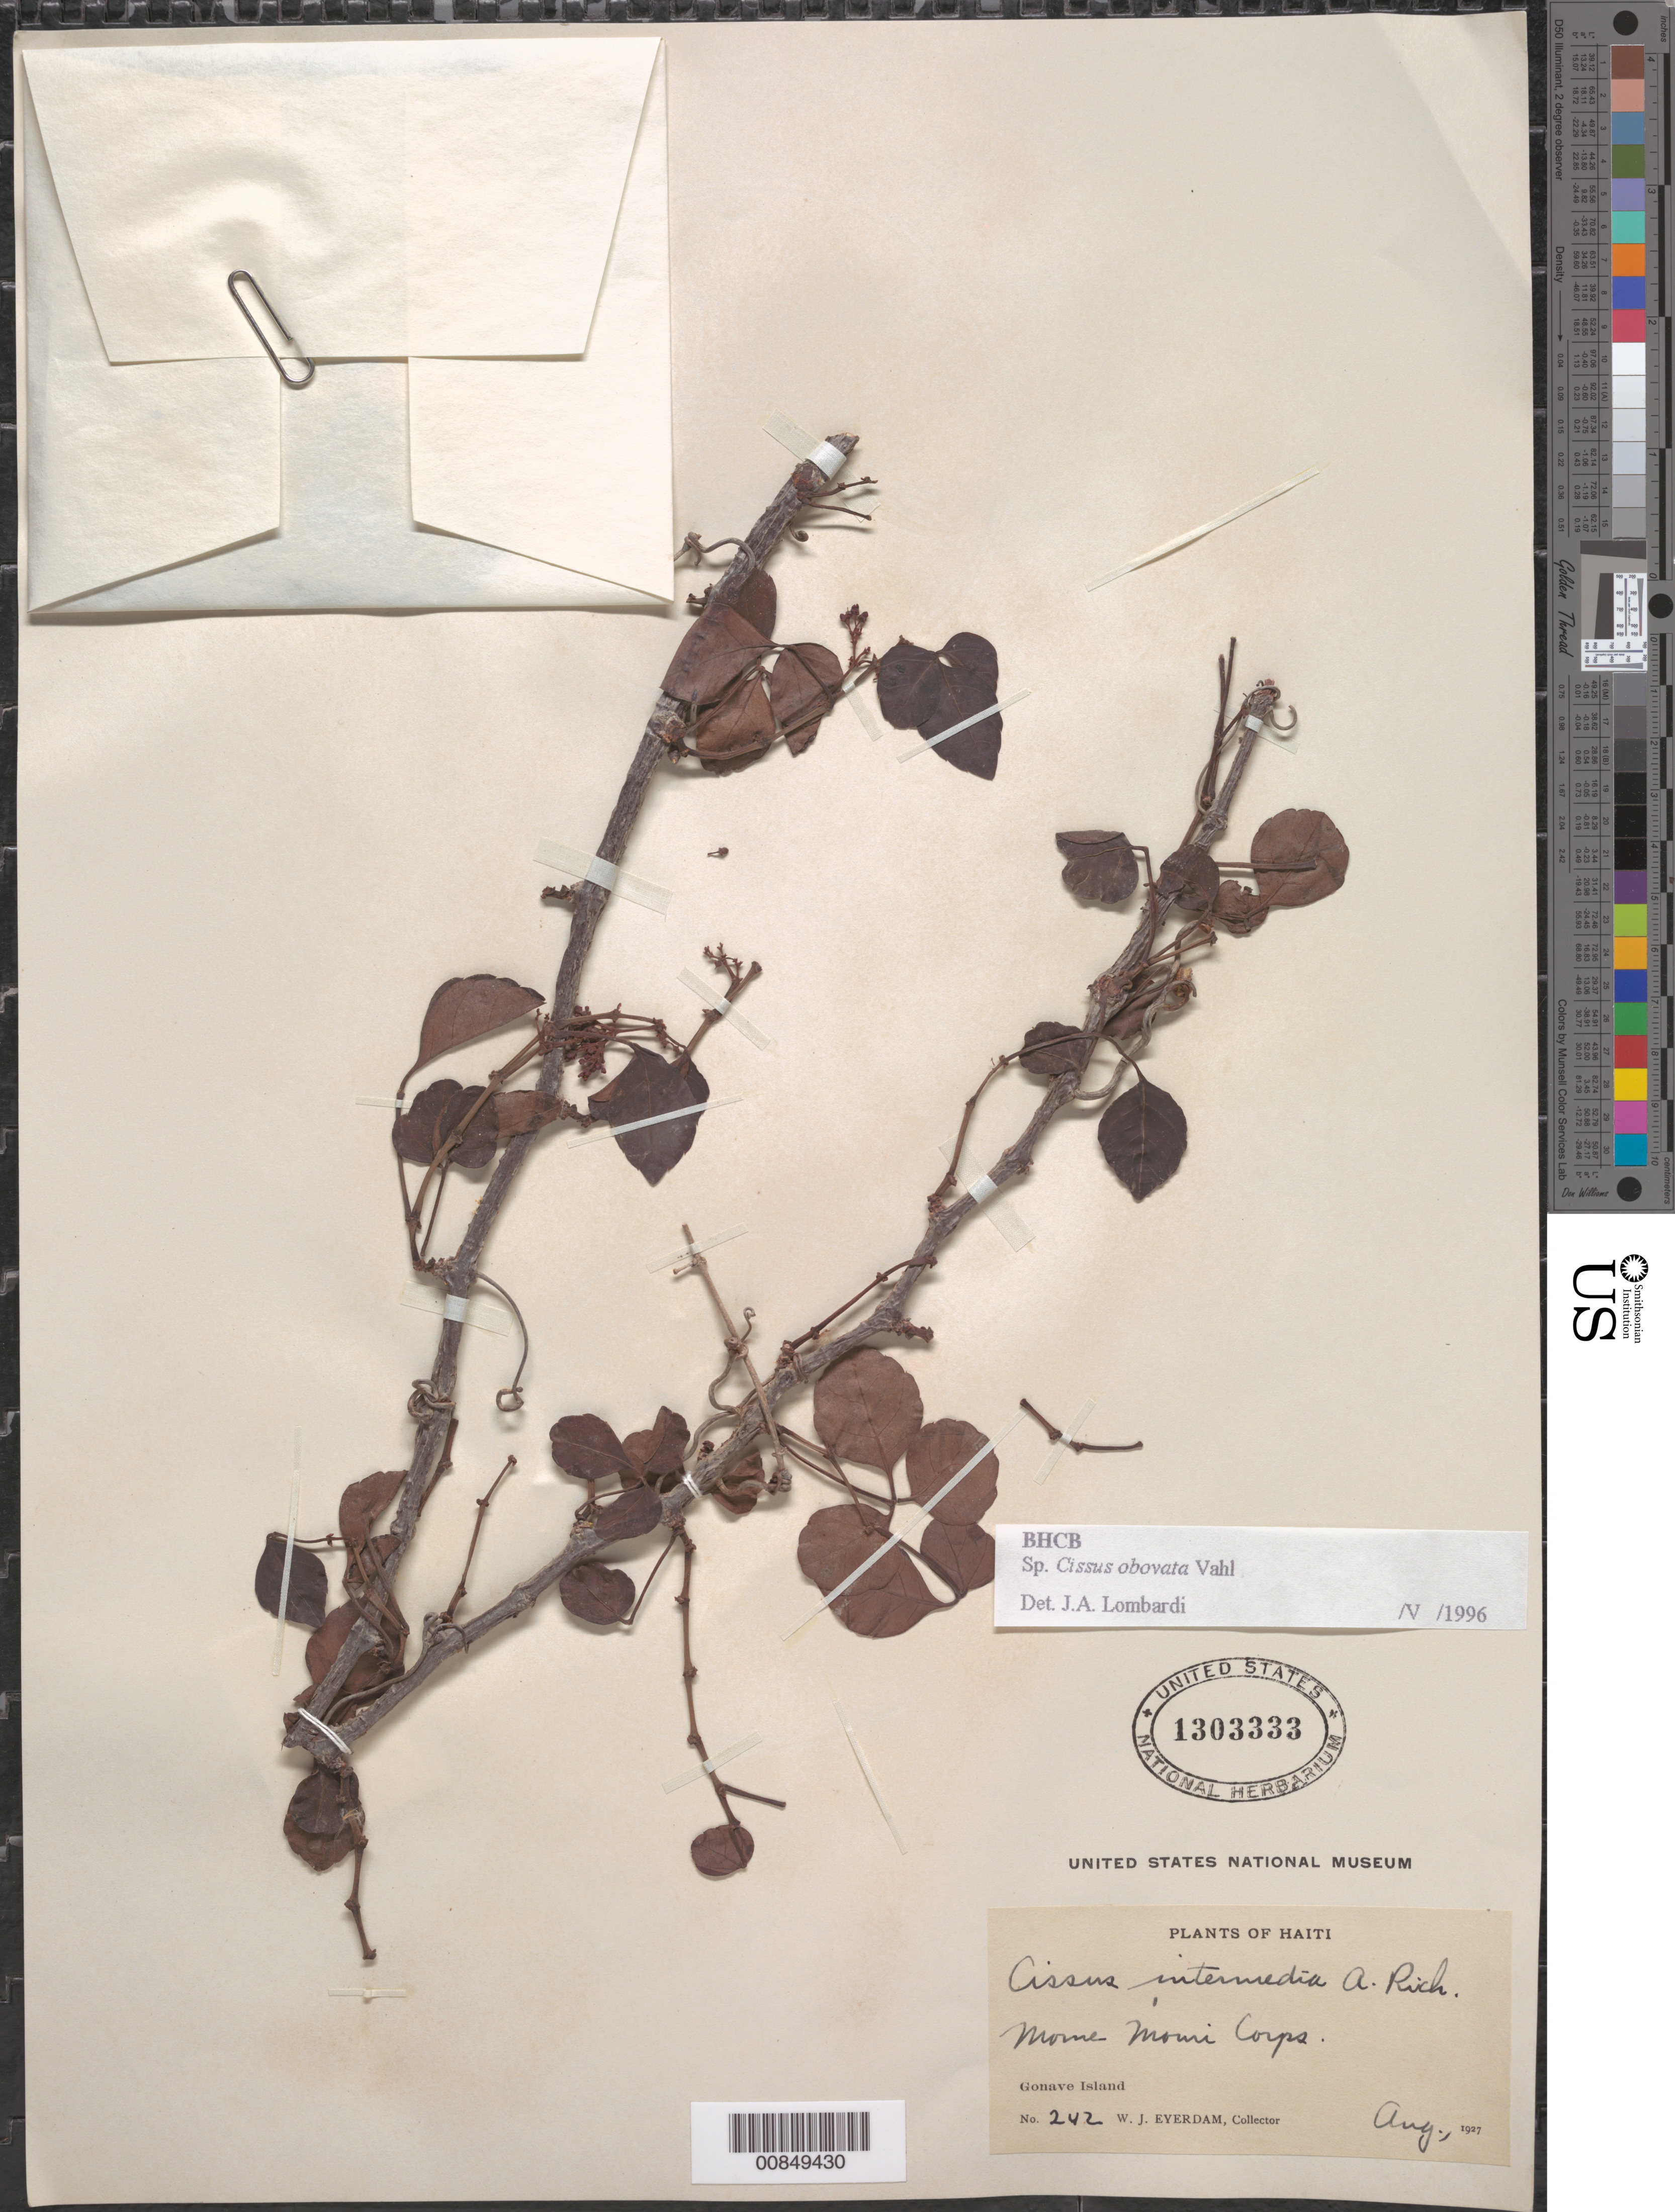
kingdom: Plantae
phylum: Tracheophyta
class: Magnoliopsida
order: Vitales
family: Vitaceae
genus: Cissus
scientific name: Cissus obovata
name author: Vahl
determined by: Lombardi, Julio A.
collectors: W. Everdam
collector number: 242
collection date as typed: Aug 1927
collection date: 1927-08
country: Haiti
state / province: Ouest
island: Île de la Gonâve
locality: Morne Mouri Corps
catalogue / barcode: US 1303333